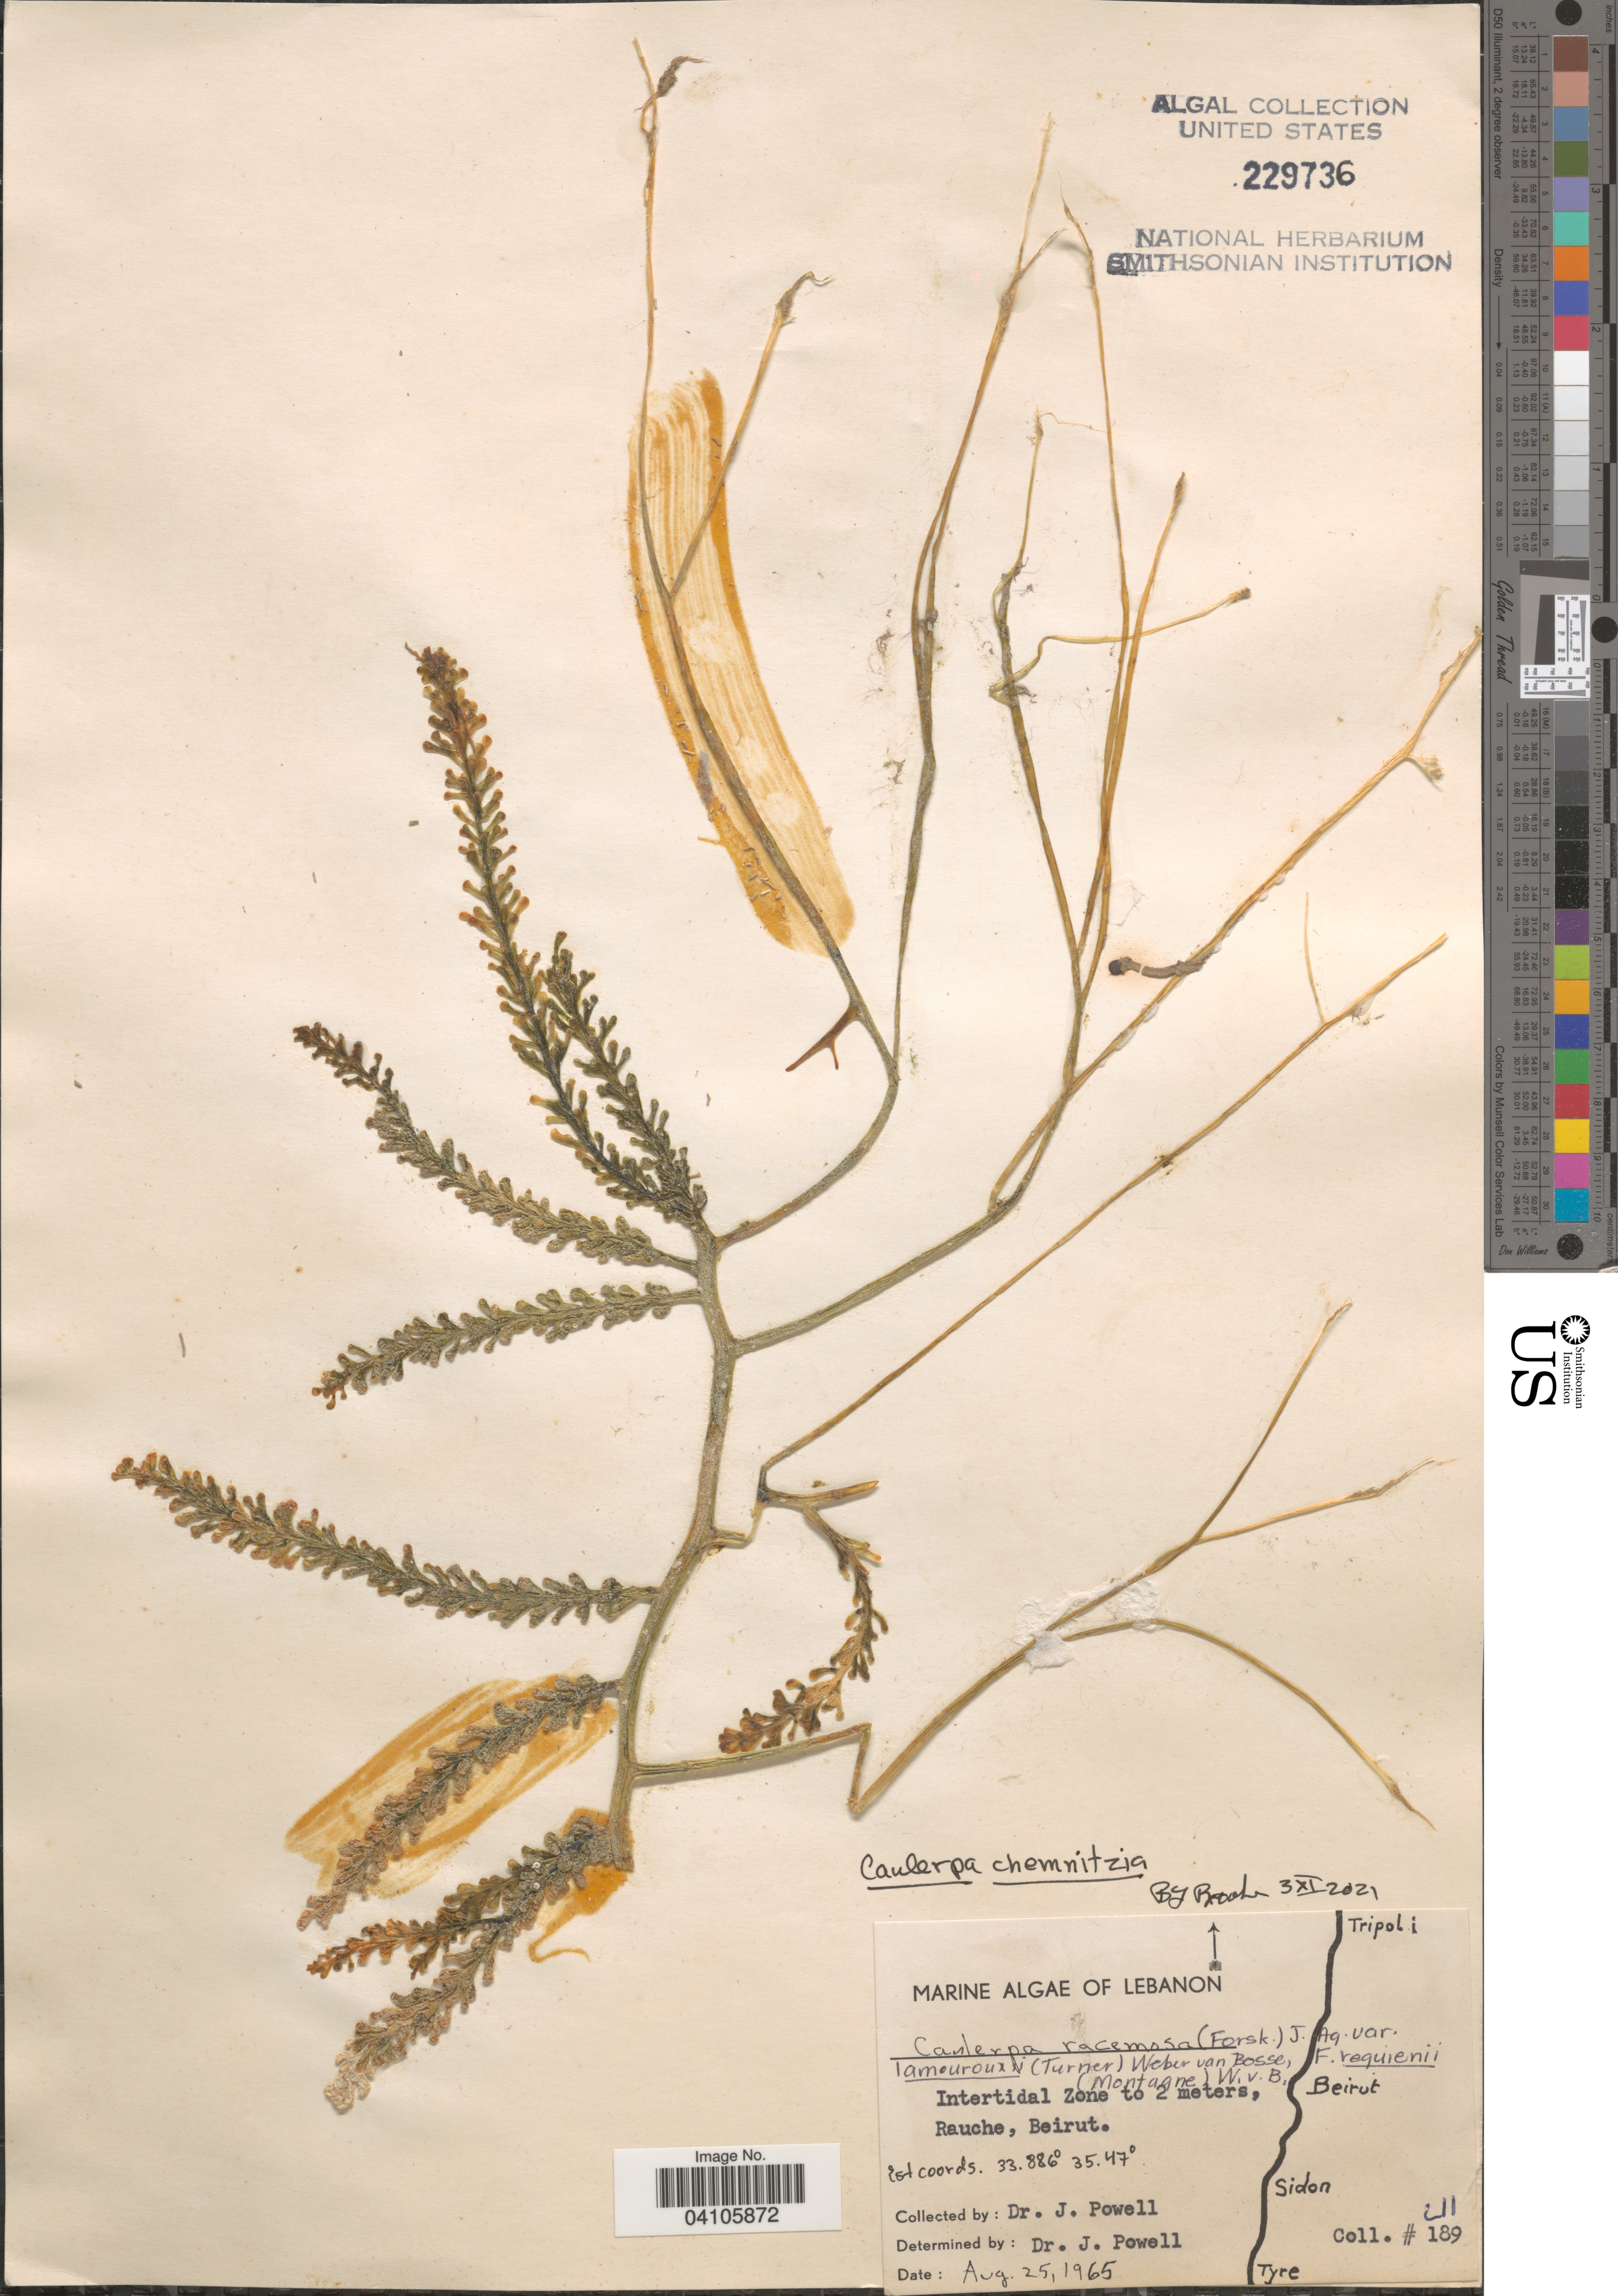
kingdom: Plantae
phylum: Chlorophyta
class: Ulvophyceae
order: Bryopsidales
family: Caulerpaceae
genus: Caulerpa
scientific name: Caulerpa chemnitzia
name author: (Esper) J.V.Lamouroux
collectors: J. Powell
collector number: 189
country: Lebanon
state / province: Beyrouth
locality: Intertidal Zone to 2 meters, Rauche, Beirut.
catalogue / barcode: US 229736